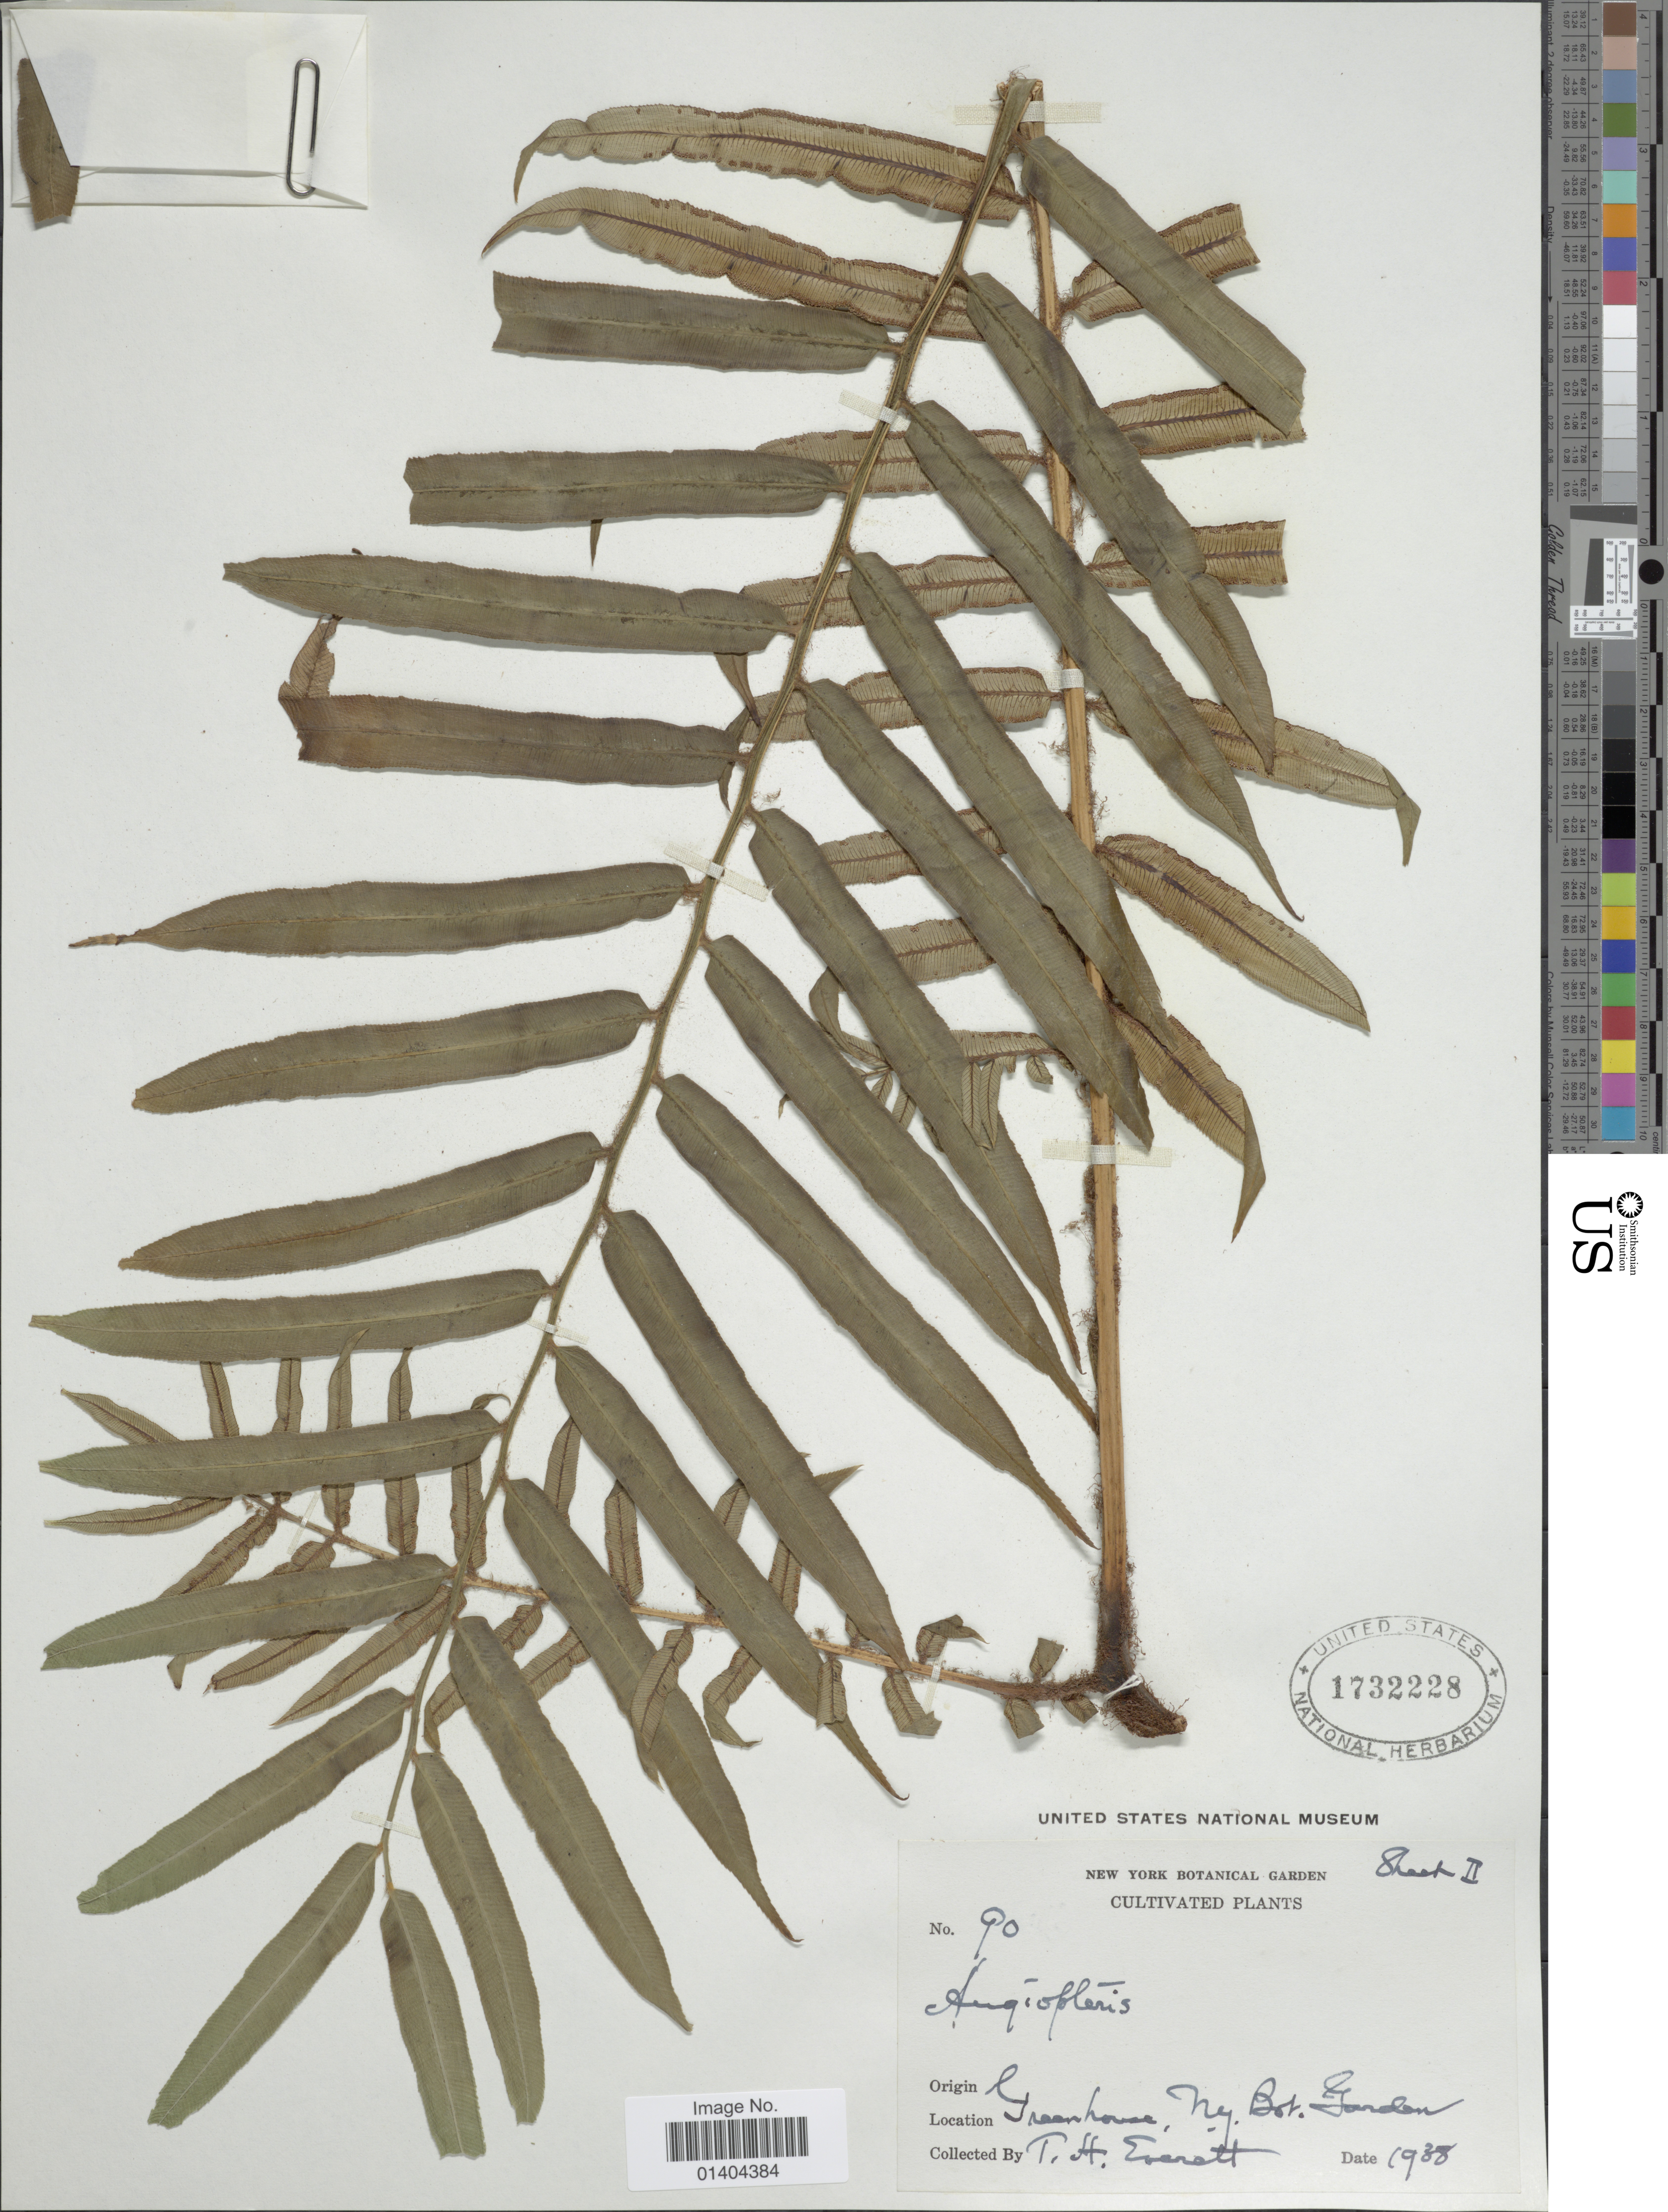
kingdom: Plantae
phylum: Tracheophyta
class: Polypodiopsida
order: Marattiales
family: Marattiaceae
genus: Angiopteris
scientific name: Angiopteris sp.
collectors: T. Everett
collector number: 90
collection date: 1938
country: United States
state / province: New York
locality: Greenhouse, Ny Bot Garden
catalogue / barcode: US 1732228